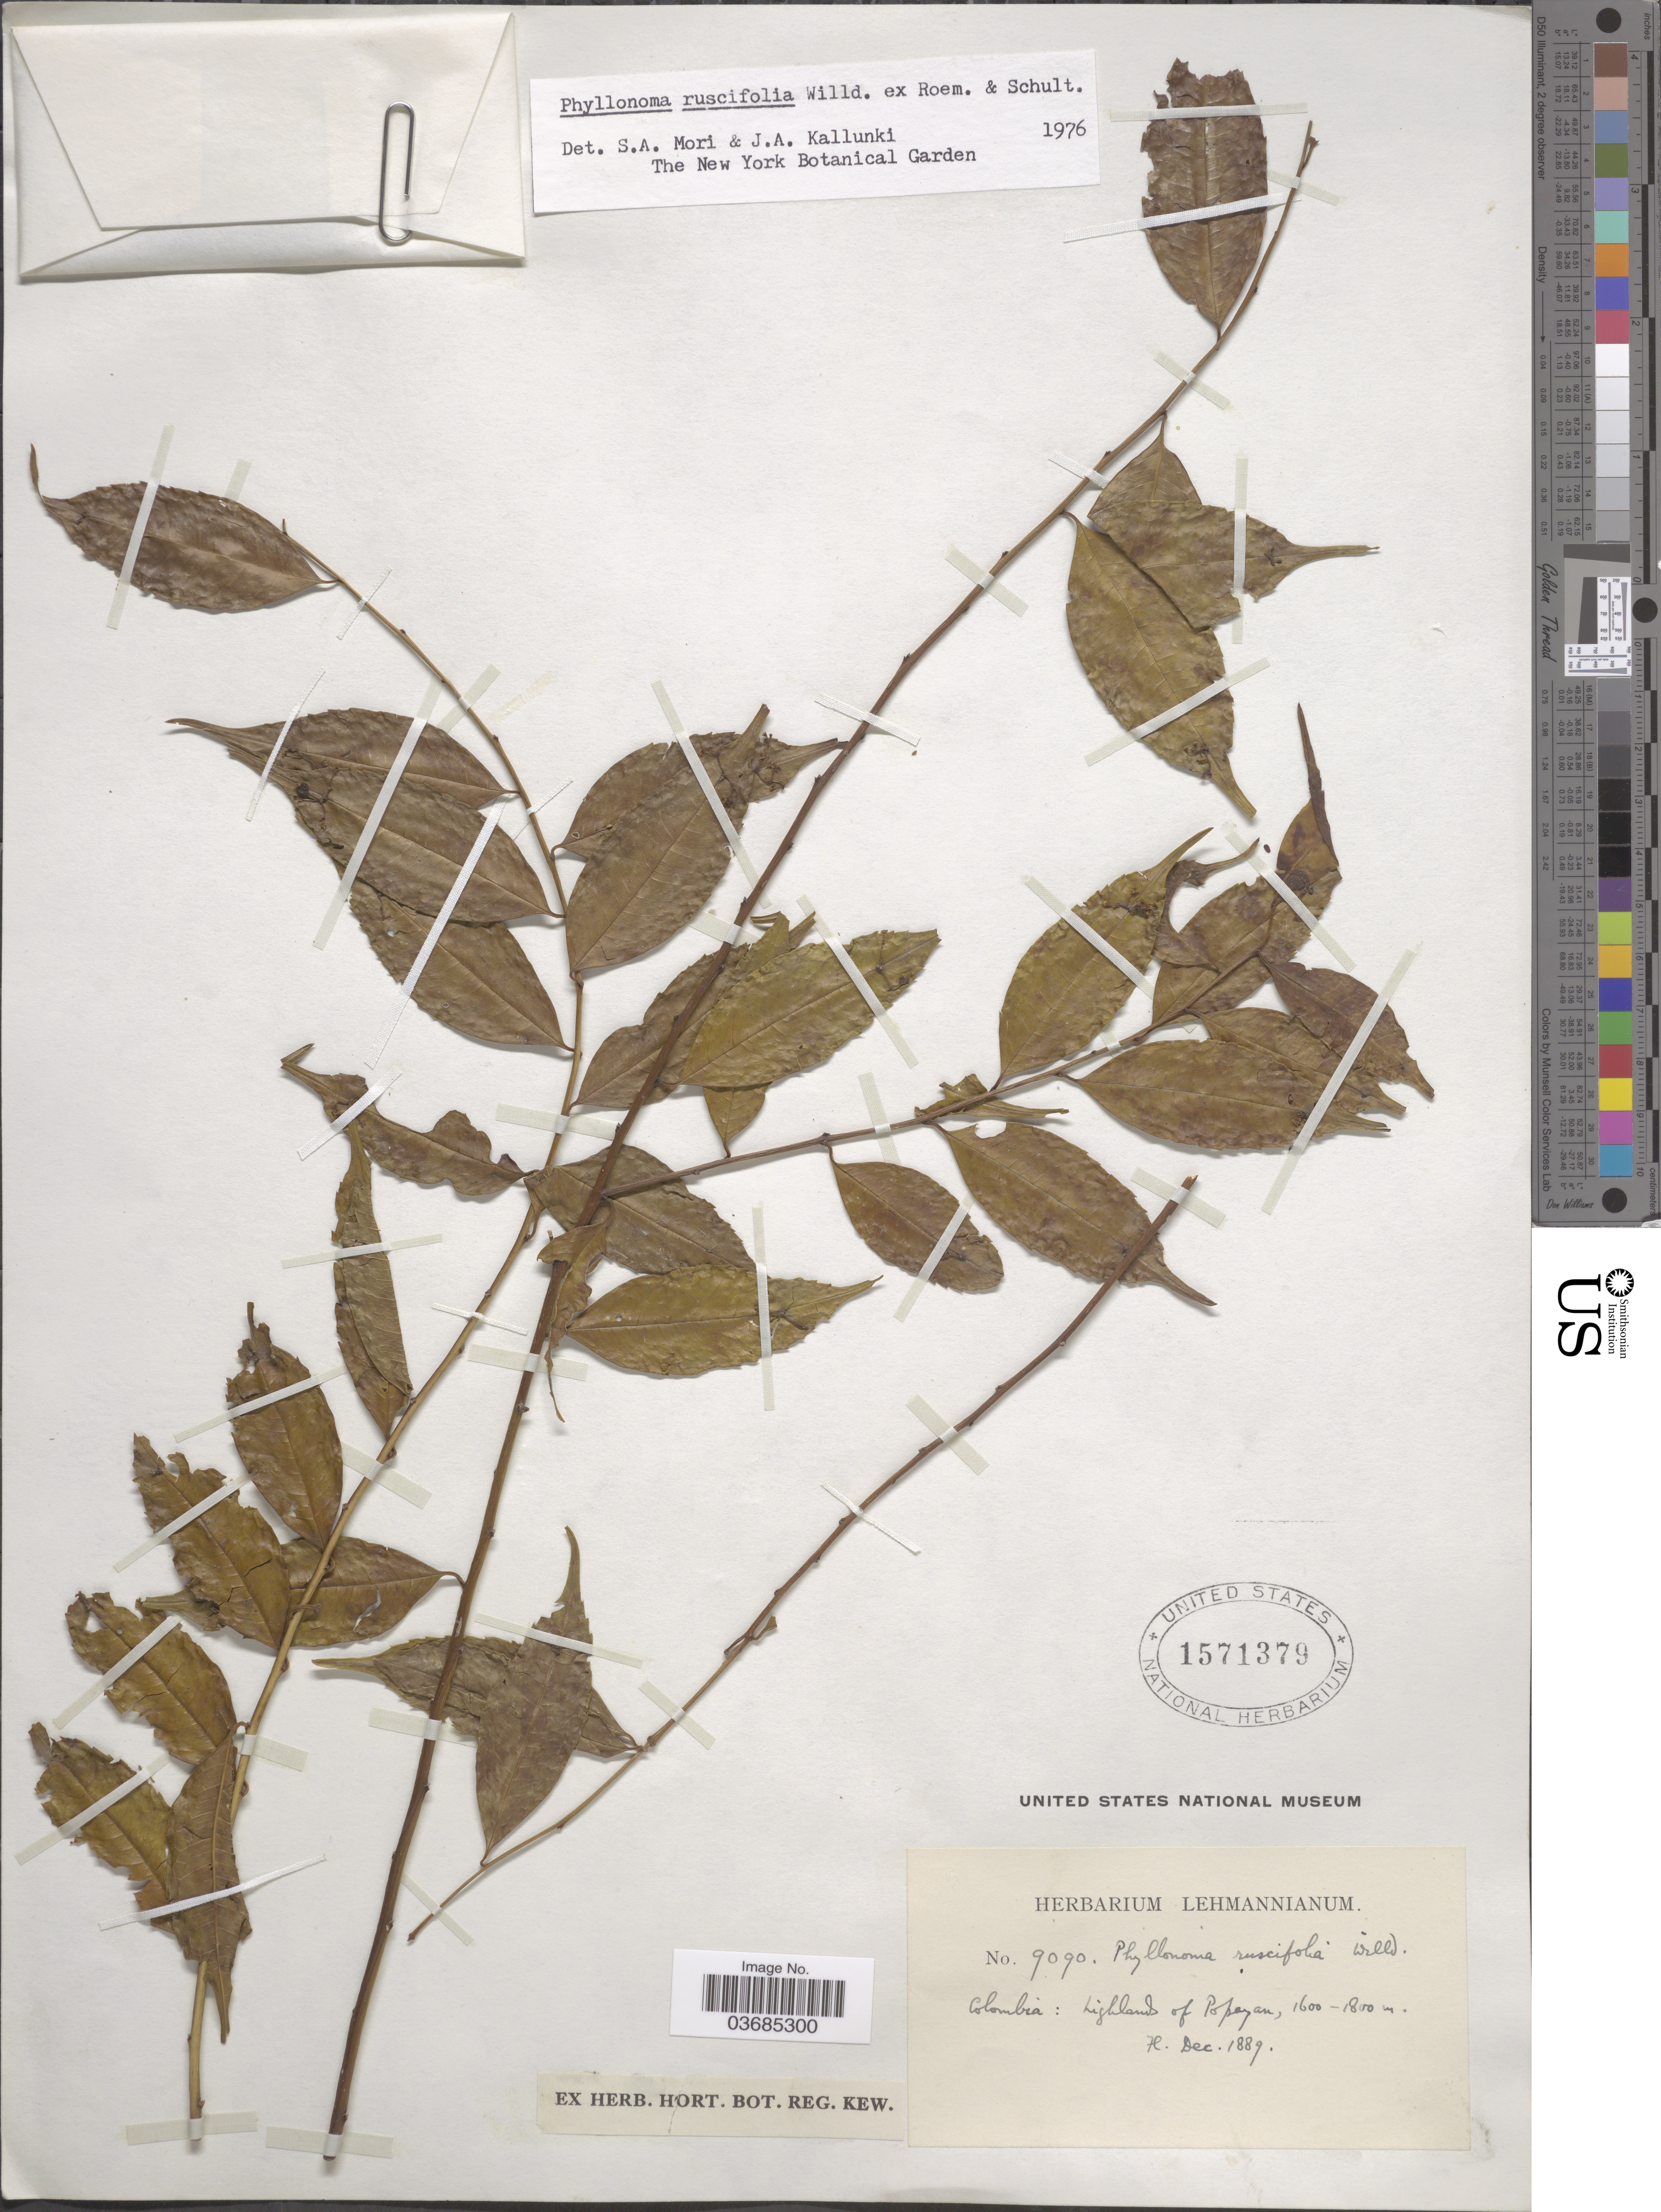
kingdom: Plantae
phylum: Tracheophyta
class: Magnoliopsida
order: Aquifoliales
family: Phyllonomaceae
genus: Phyllonoma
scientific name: Phyllonoma ruscifolia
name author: Willd. ex Schult.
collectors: ex herb. Lehmannianum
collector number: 9090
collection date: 1889-12-07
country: Colombia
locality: Highlands of Popayan.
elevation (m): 1600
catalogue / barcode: US 1571379